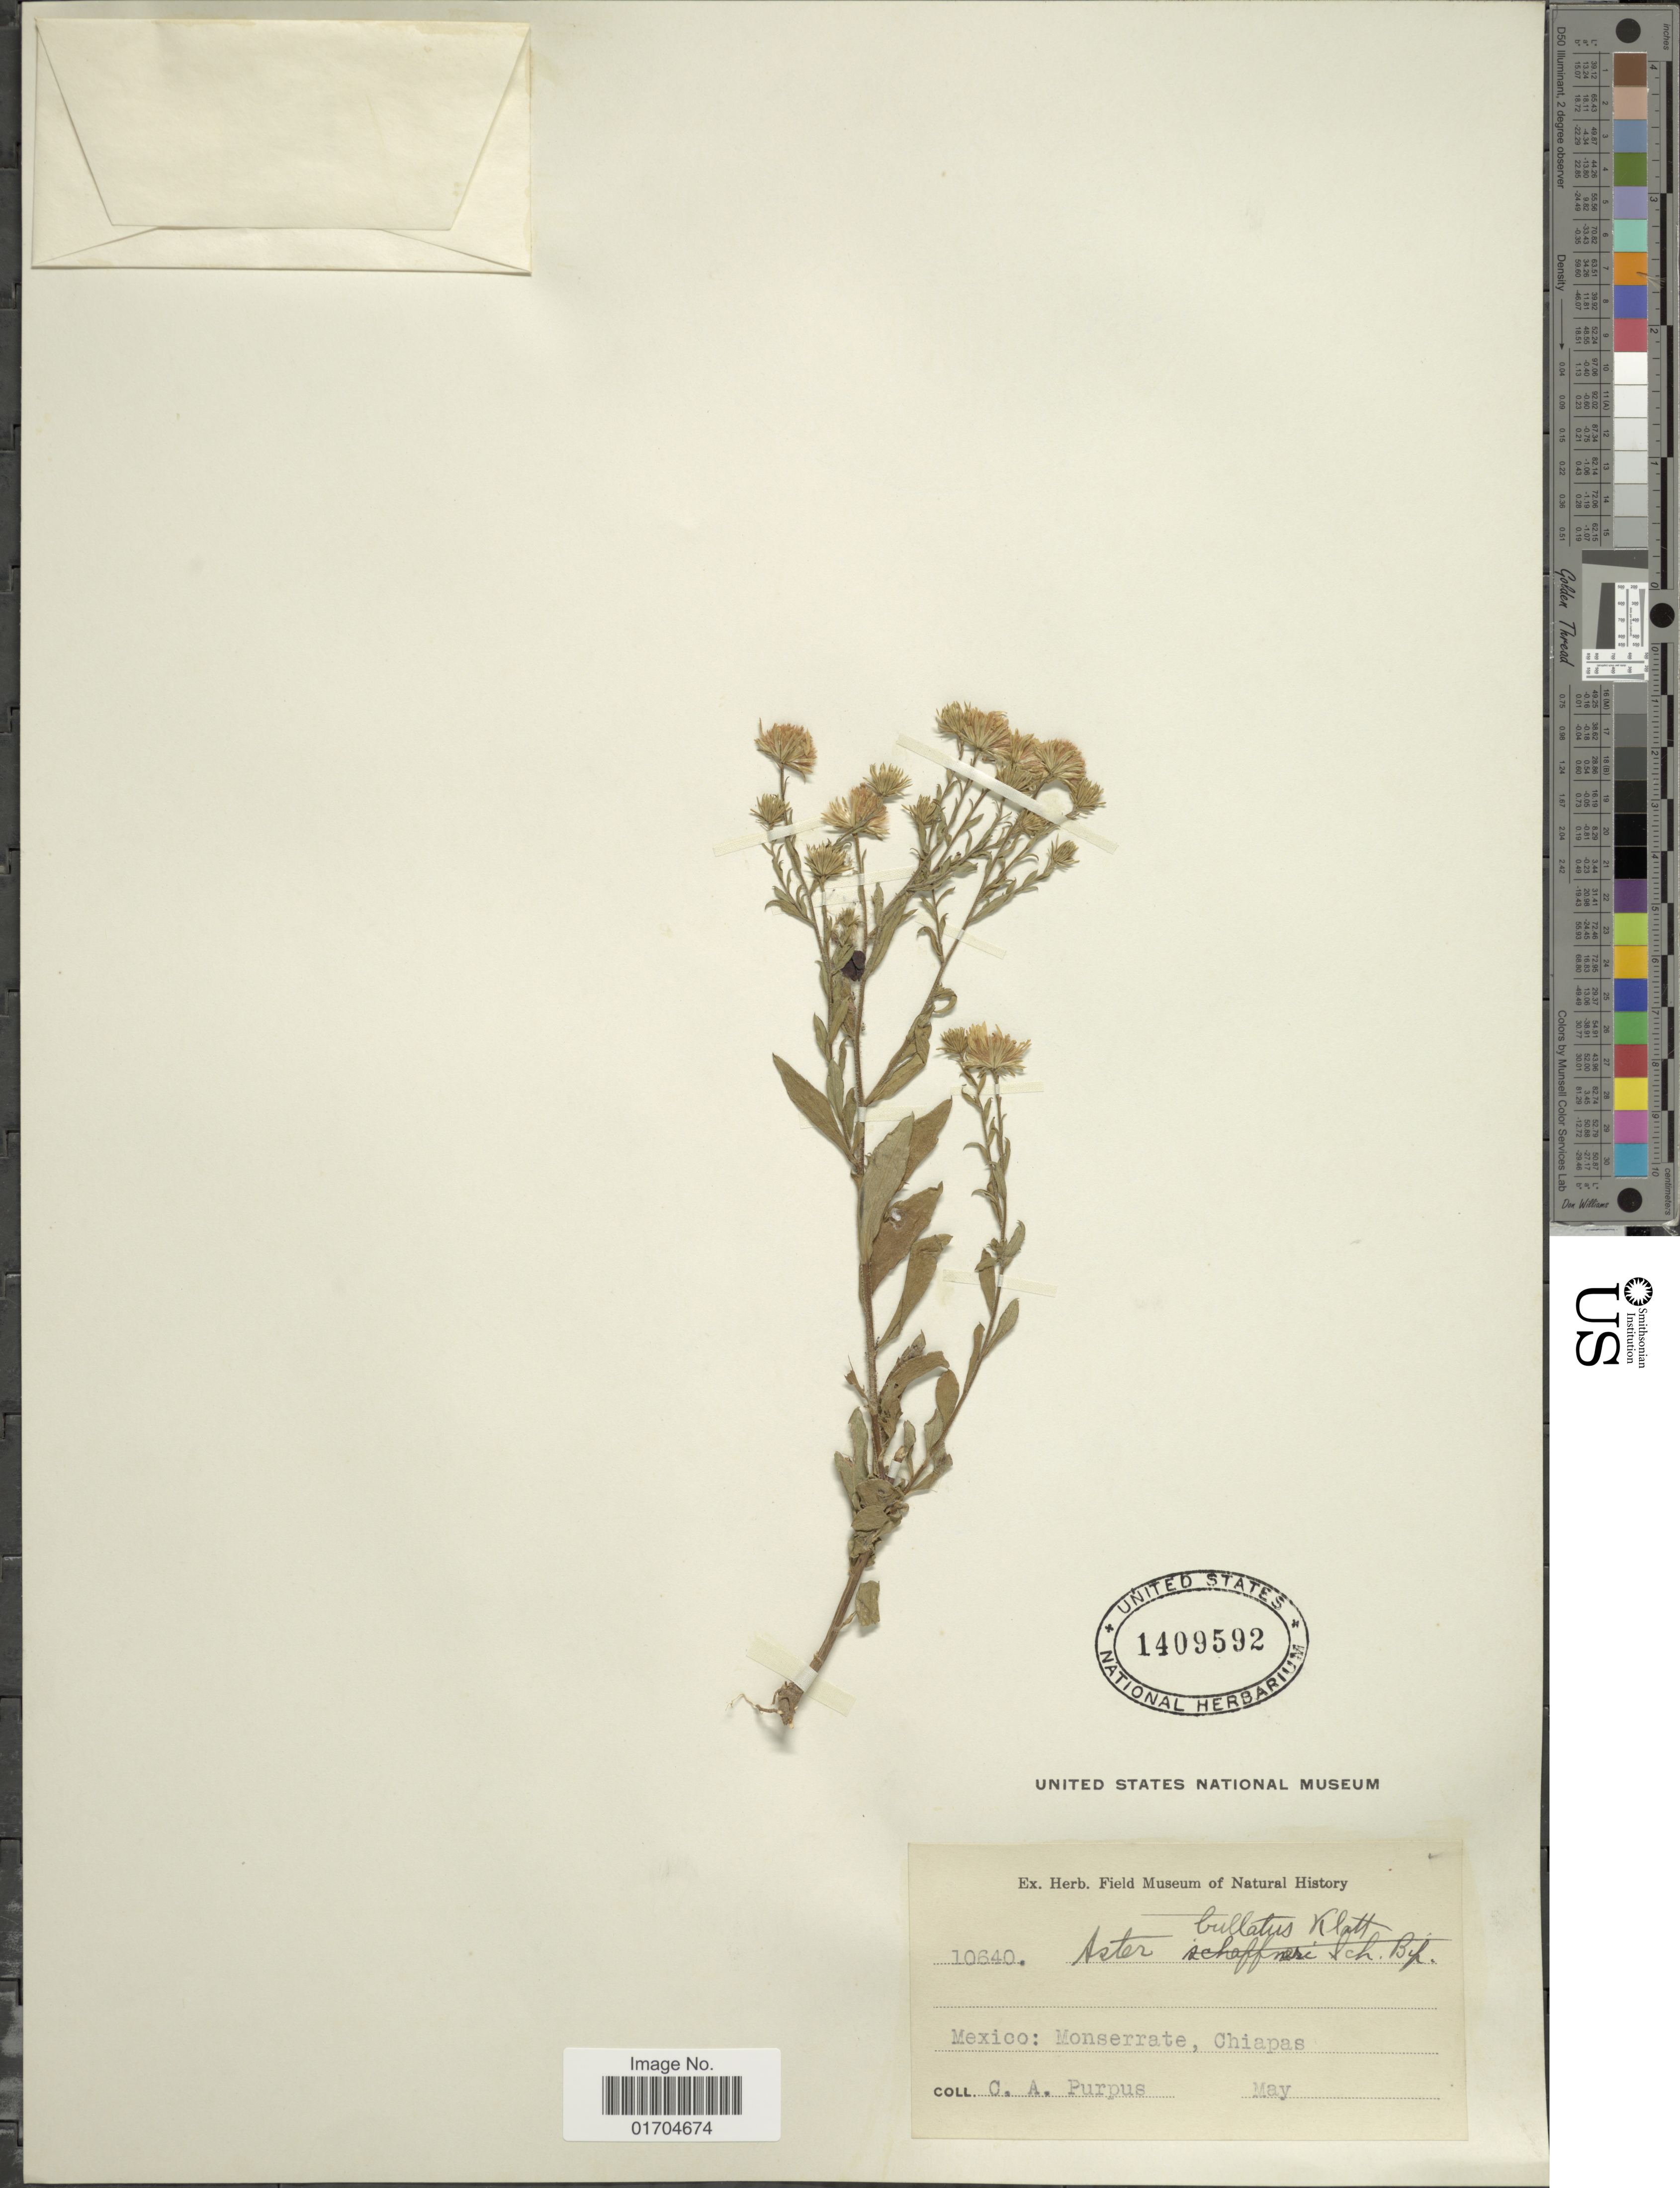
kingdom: Plantae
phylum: Tracheophyta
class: Magnoliopsida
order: Asterales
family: Asteraceae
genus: Symphyotrichum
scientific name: Symphyotrichum bullatum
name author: (Klatt) G.L. Nesom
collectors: C. A. Purpus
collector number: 10640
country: Mexico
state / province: Chiapas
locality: Monserrate, Chiapas.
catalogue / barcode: US 1409592